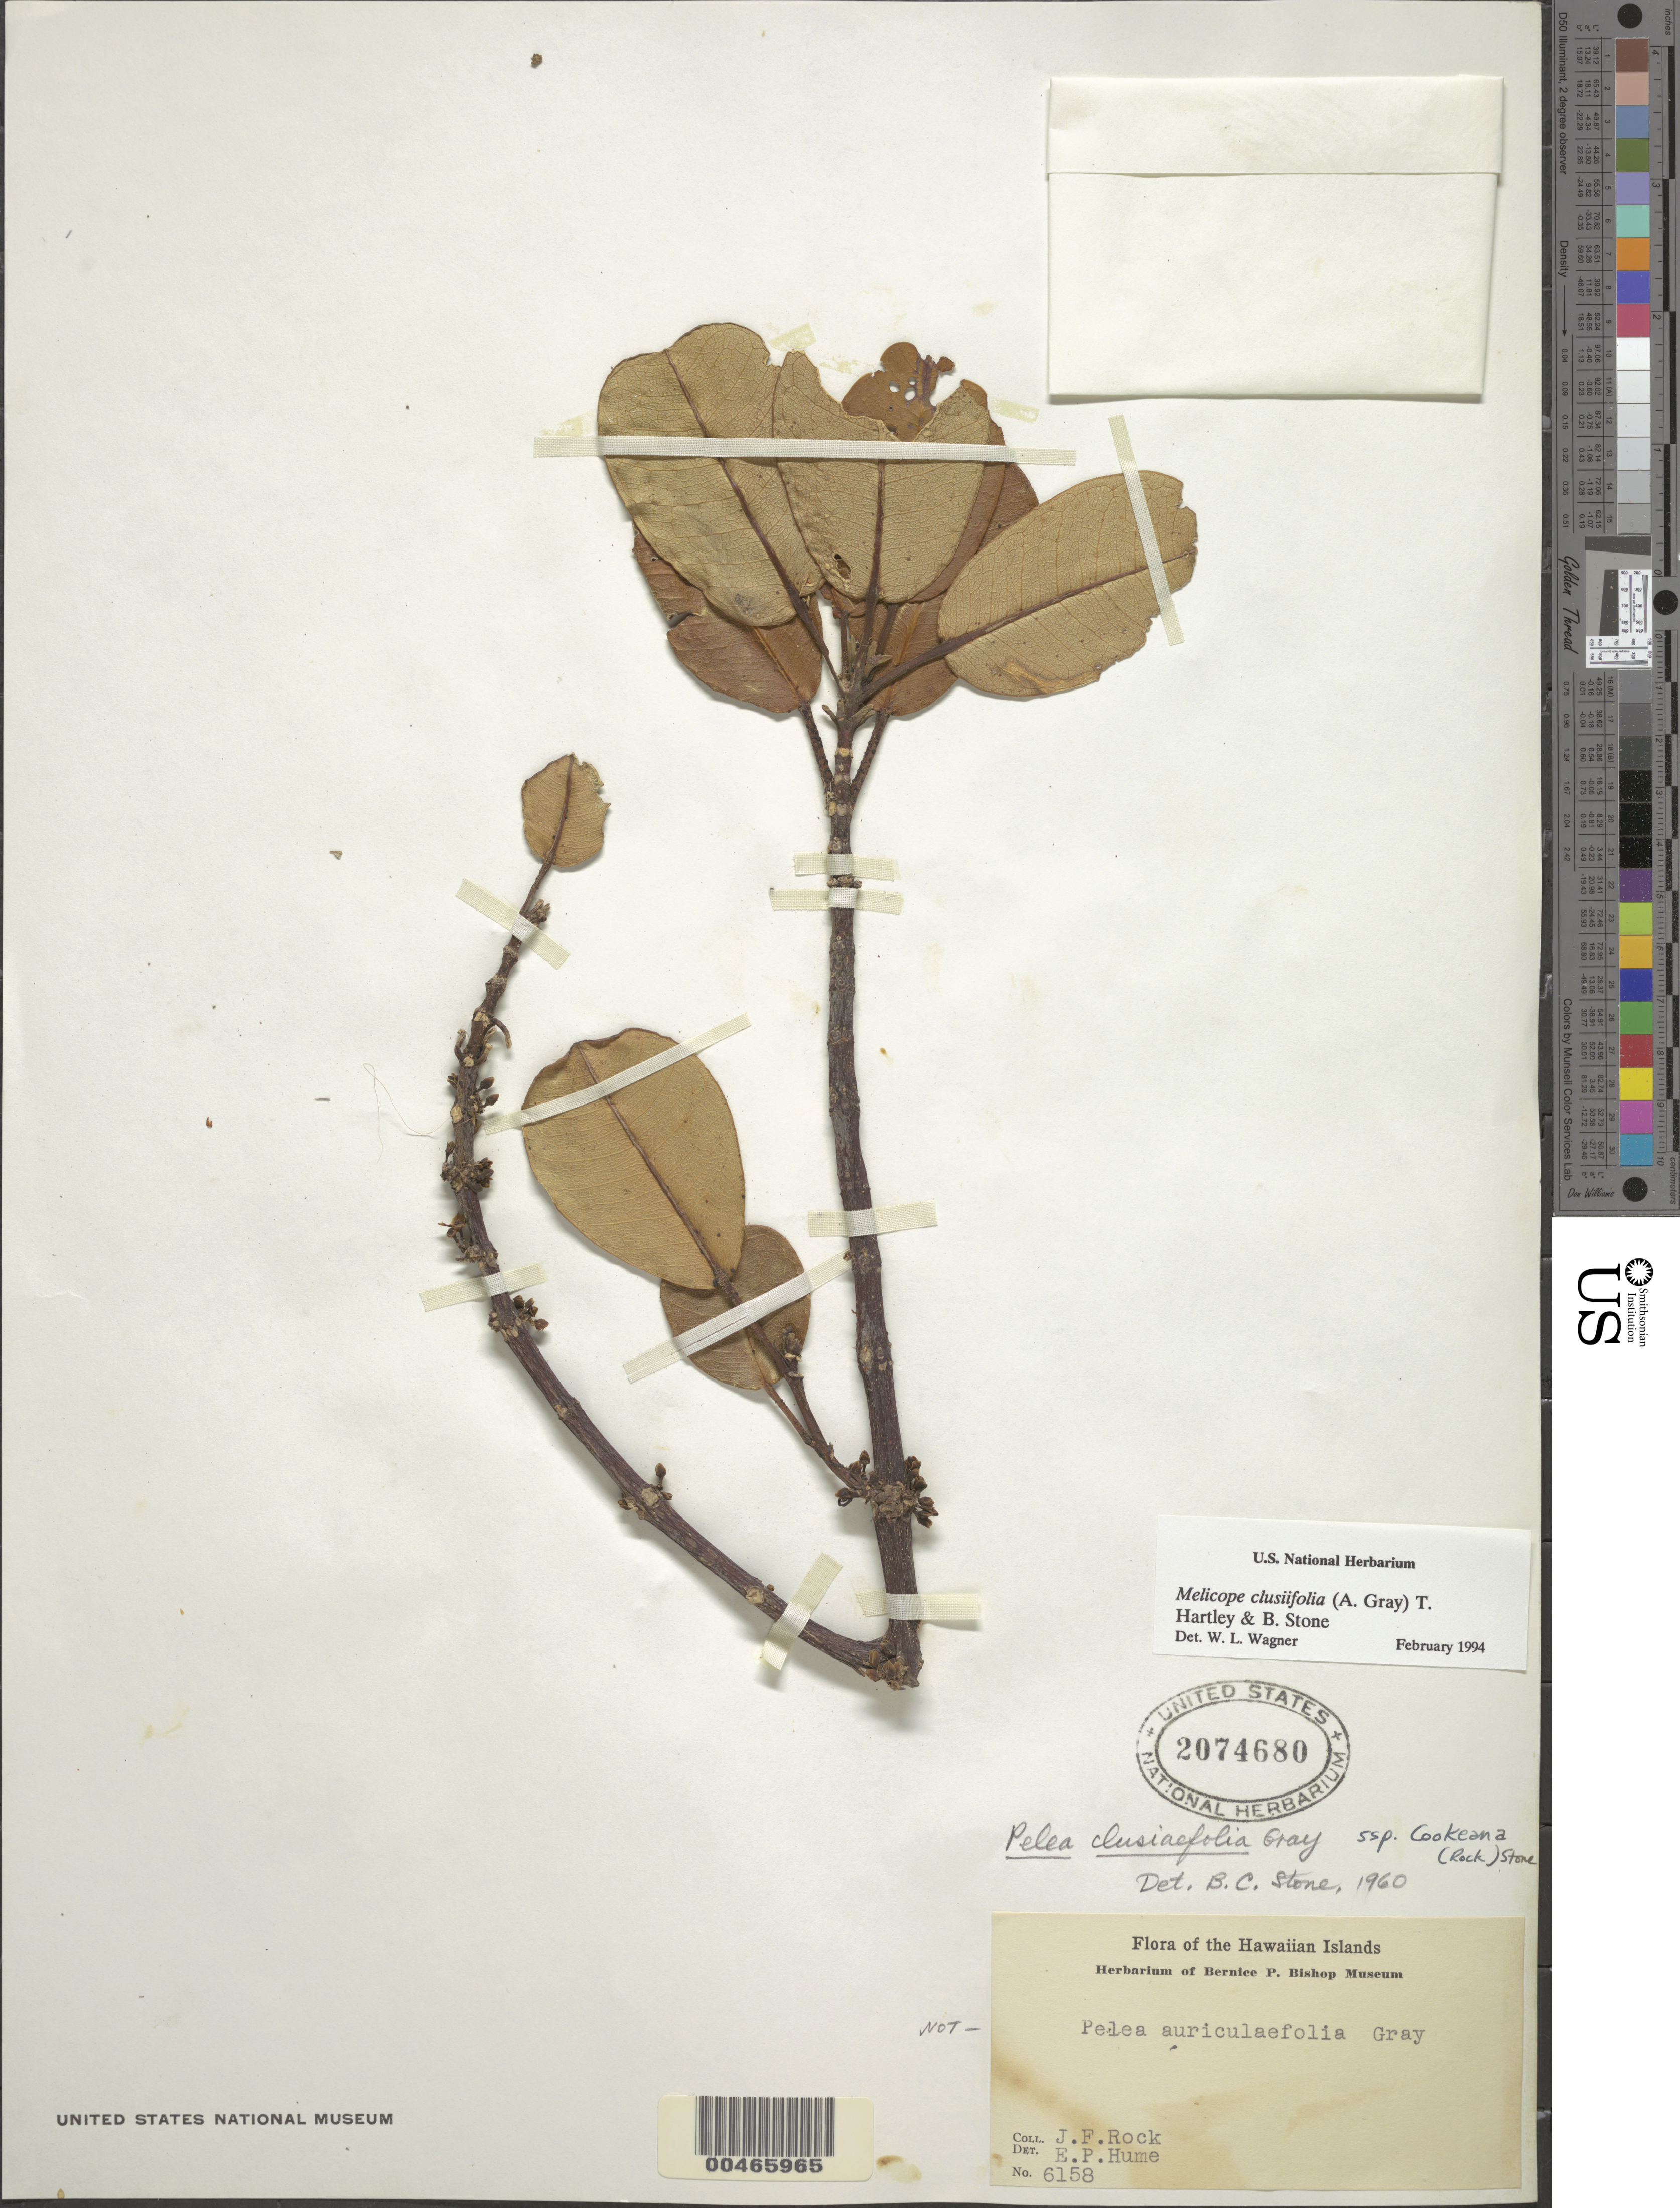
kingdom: Plantae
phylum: Tracheophyta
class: Magnoliopsida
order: Sapindales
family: Rutaceae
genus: Melicope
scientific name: Melicope clusiifolia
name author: (A. Gray) T.G. Hartley & B.C. Stone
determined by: Wagner, W. L., (BOT), Smithsonian Institution - National Museum of Natural History (UNITED STATES)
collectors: J. F. Rock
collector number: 6158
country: United States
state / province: Hawaii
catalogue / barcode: US 2074680